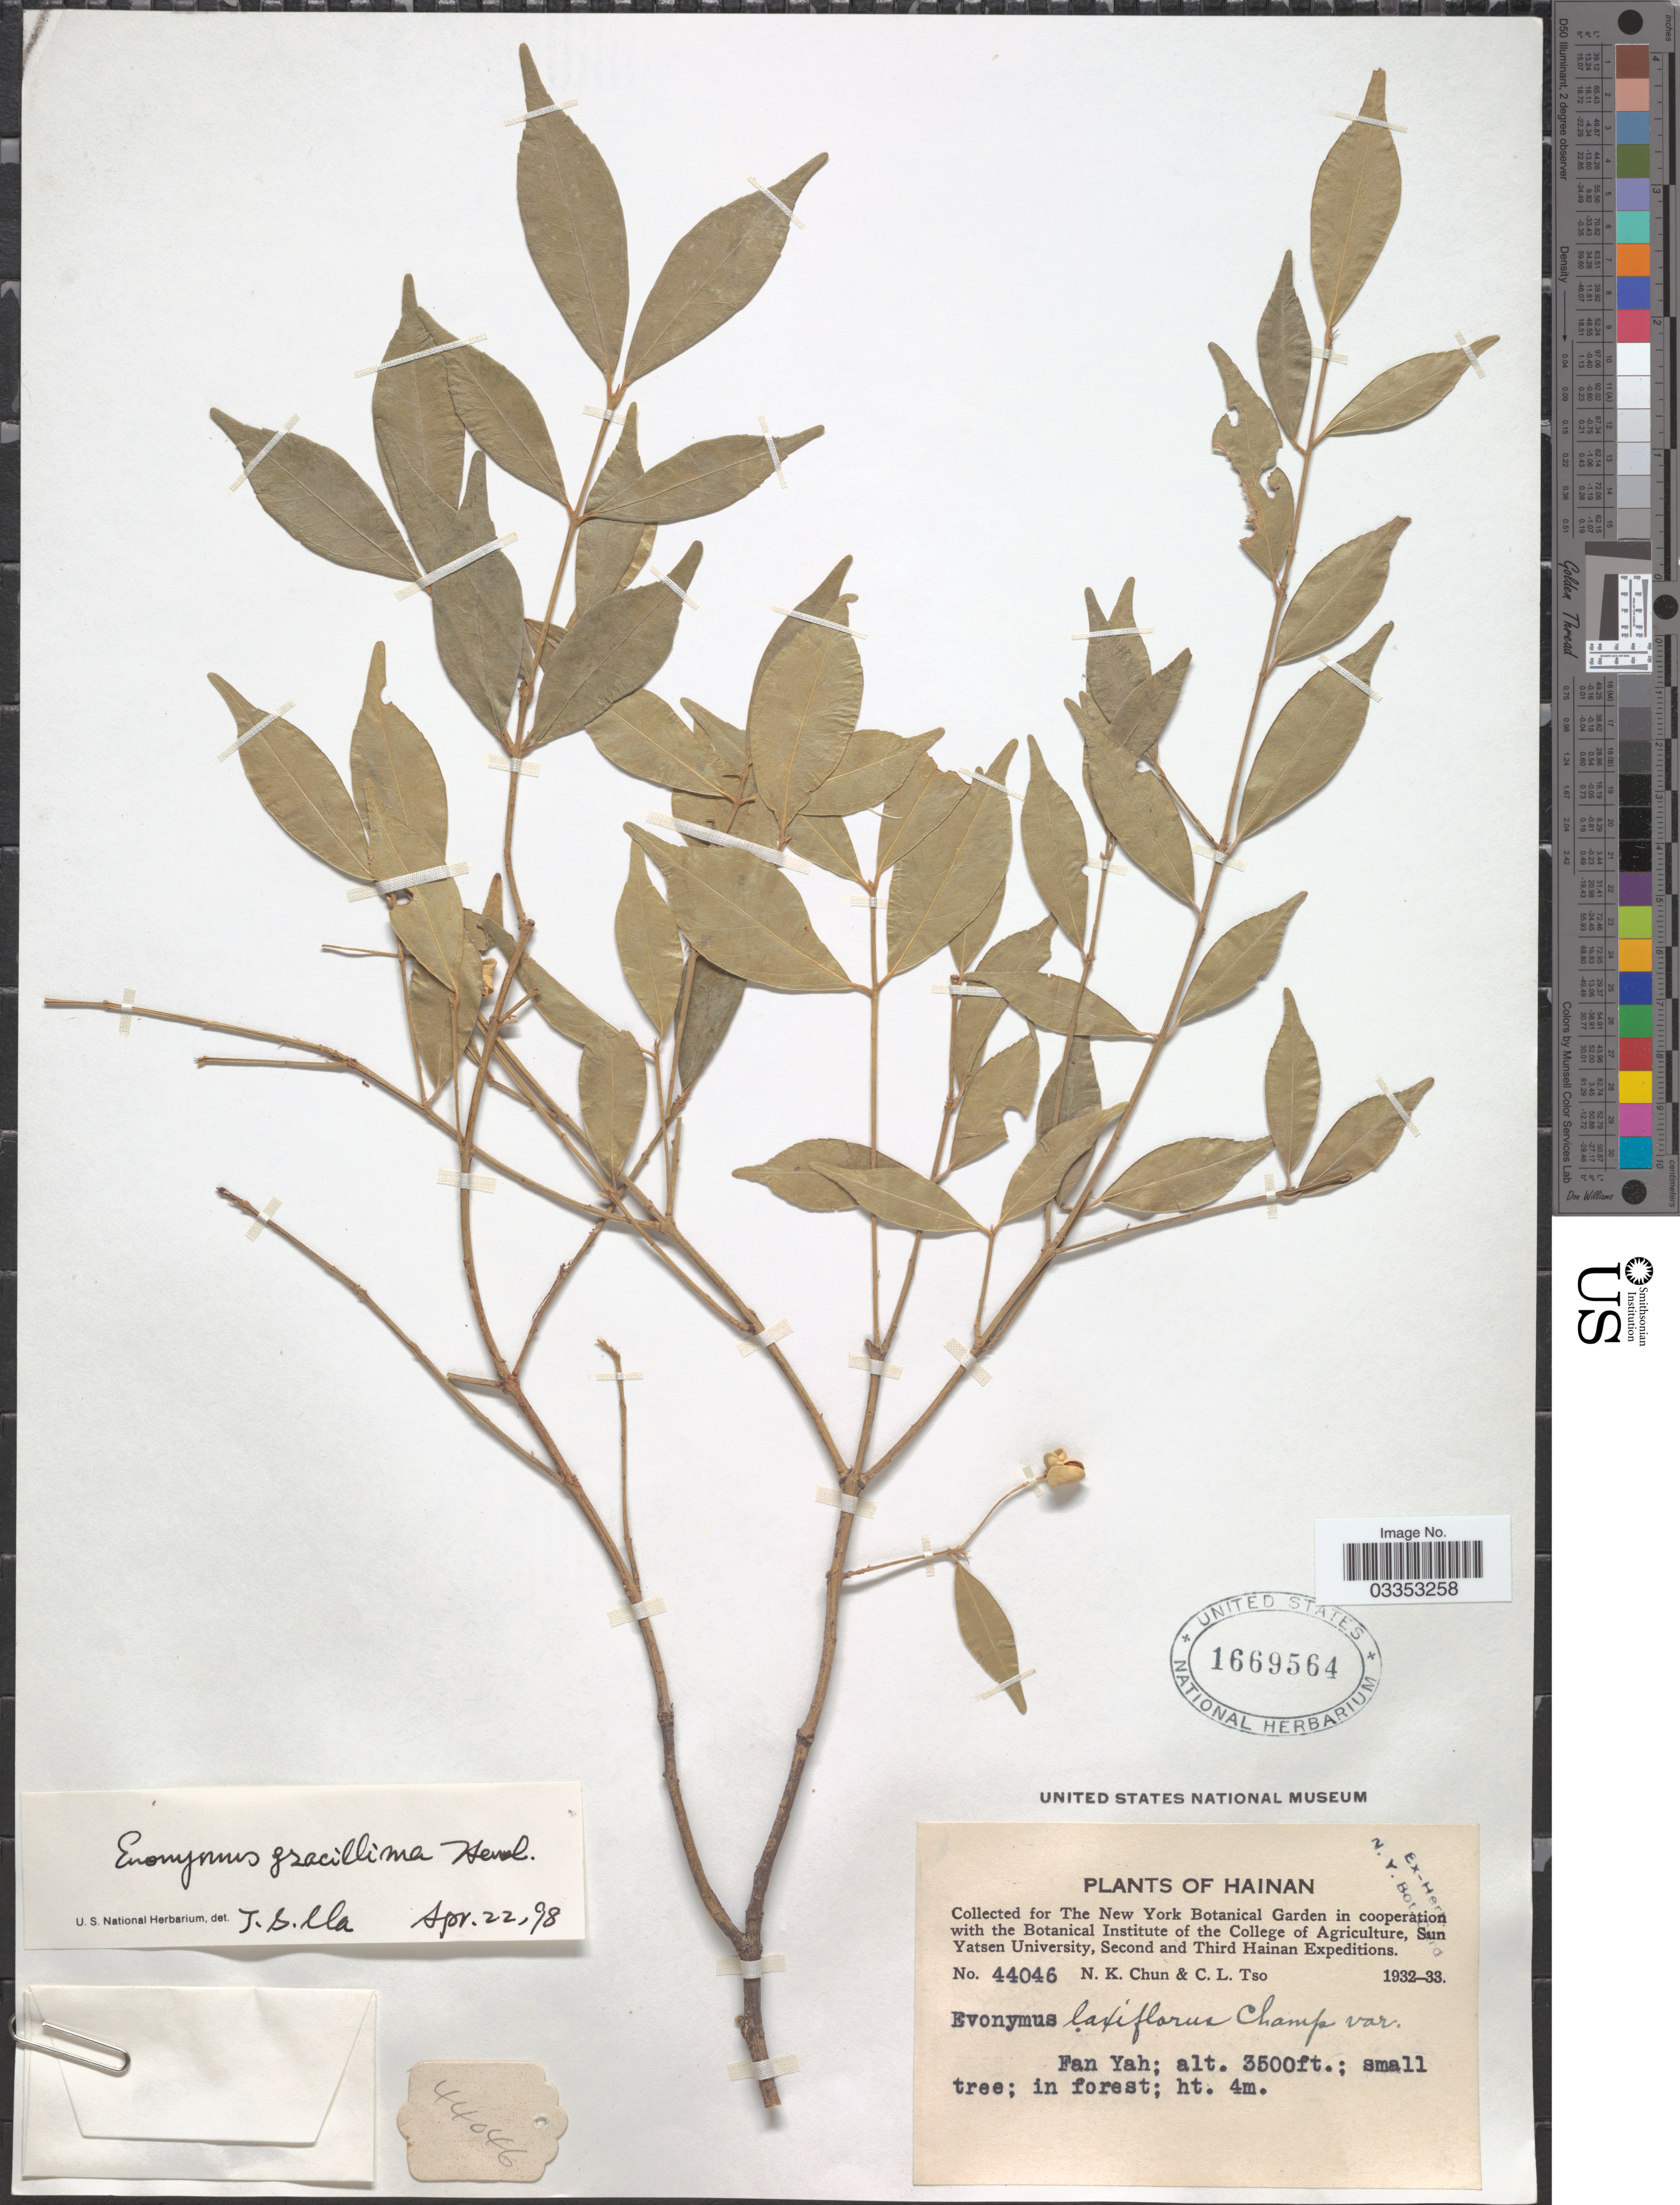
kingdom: Plantae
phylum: Tracheophyta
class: Magnoliopsida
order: Celastrales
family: Celastraceae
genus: Euonymus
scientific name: Euonymus gracillimus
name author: Hemsl.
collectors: N. K. Chun & C. Tso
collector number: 44046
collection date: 1932/1933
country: China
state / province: Hainan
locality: Fan Yah.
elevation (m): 1067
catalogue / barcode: US 1669564